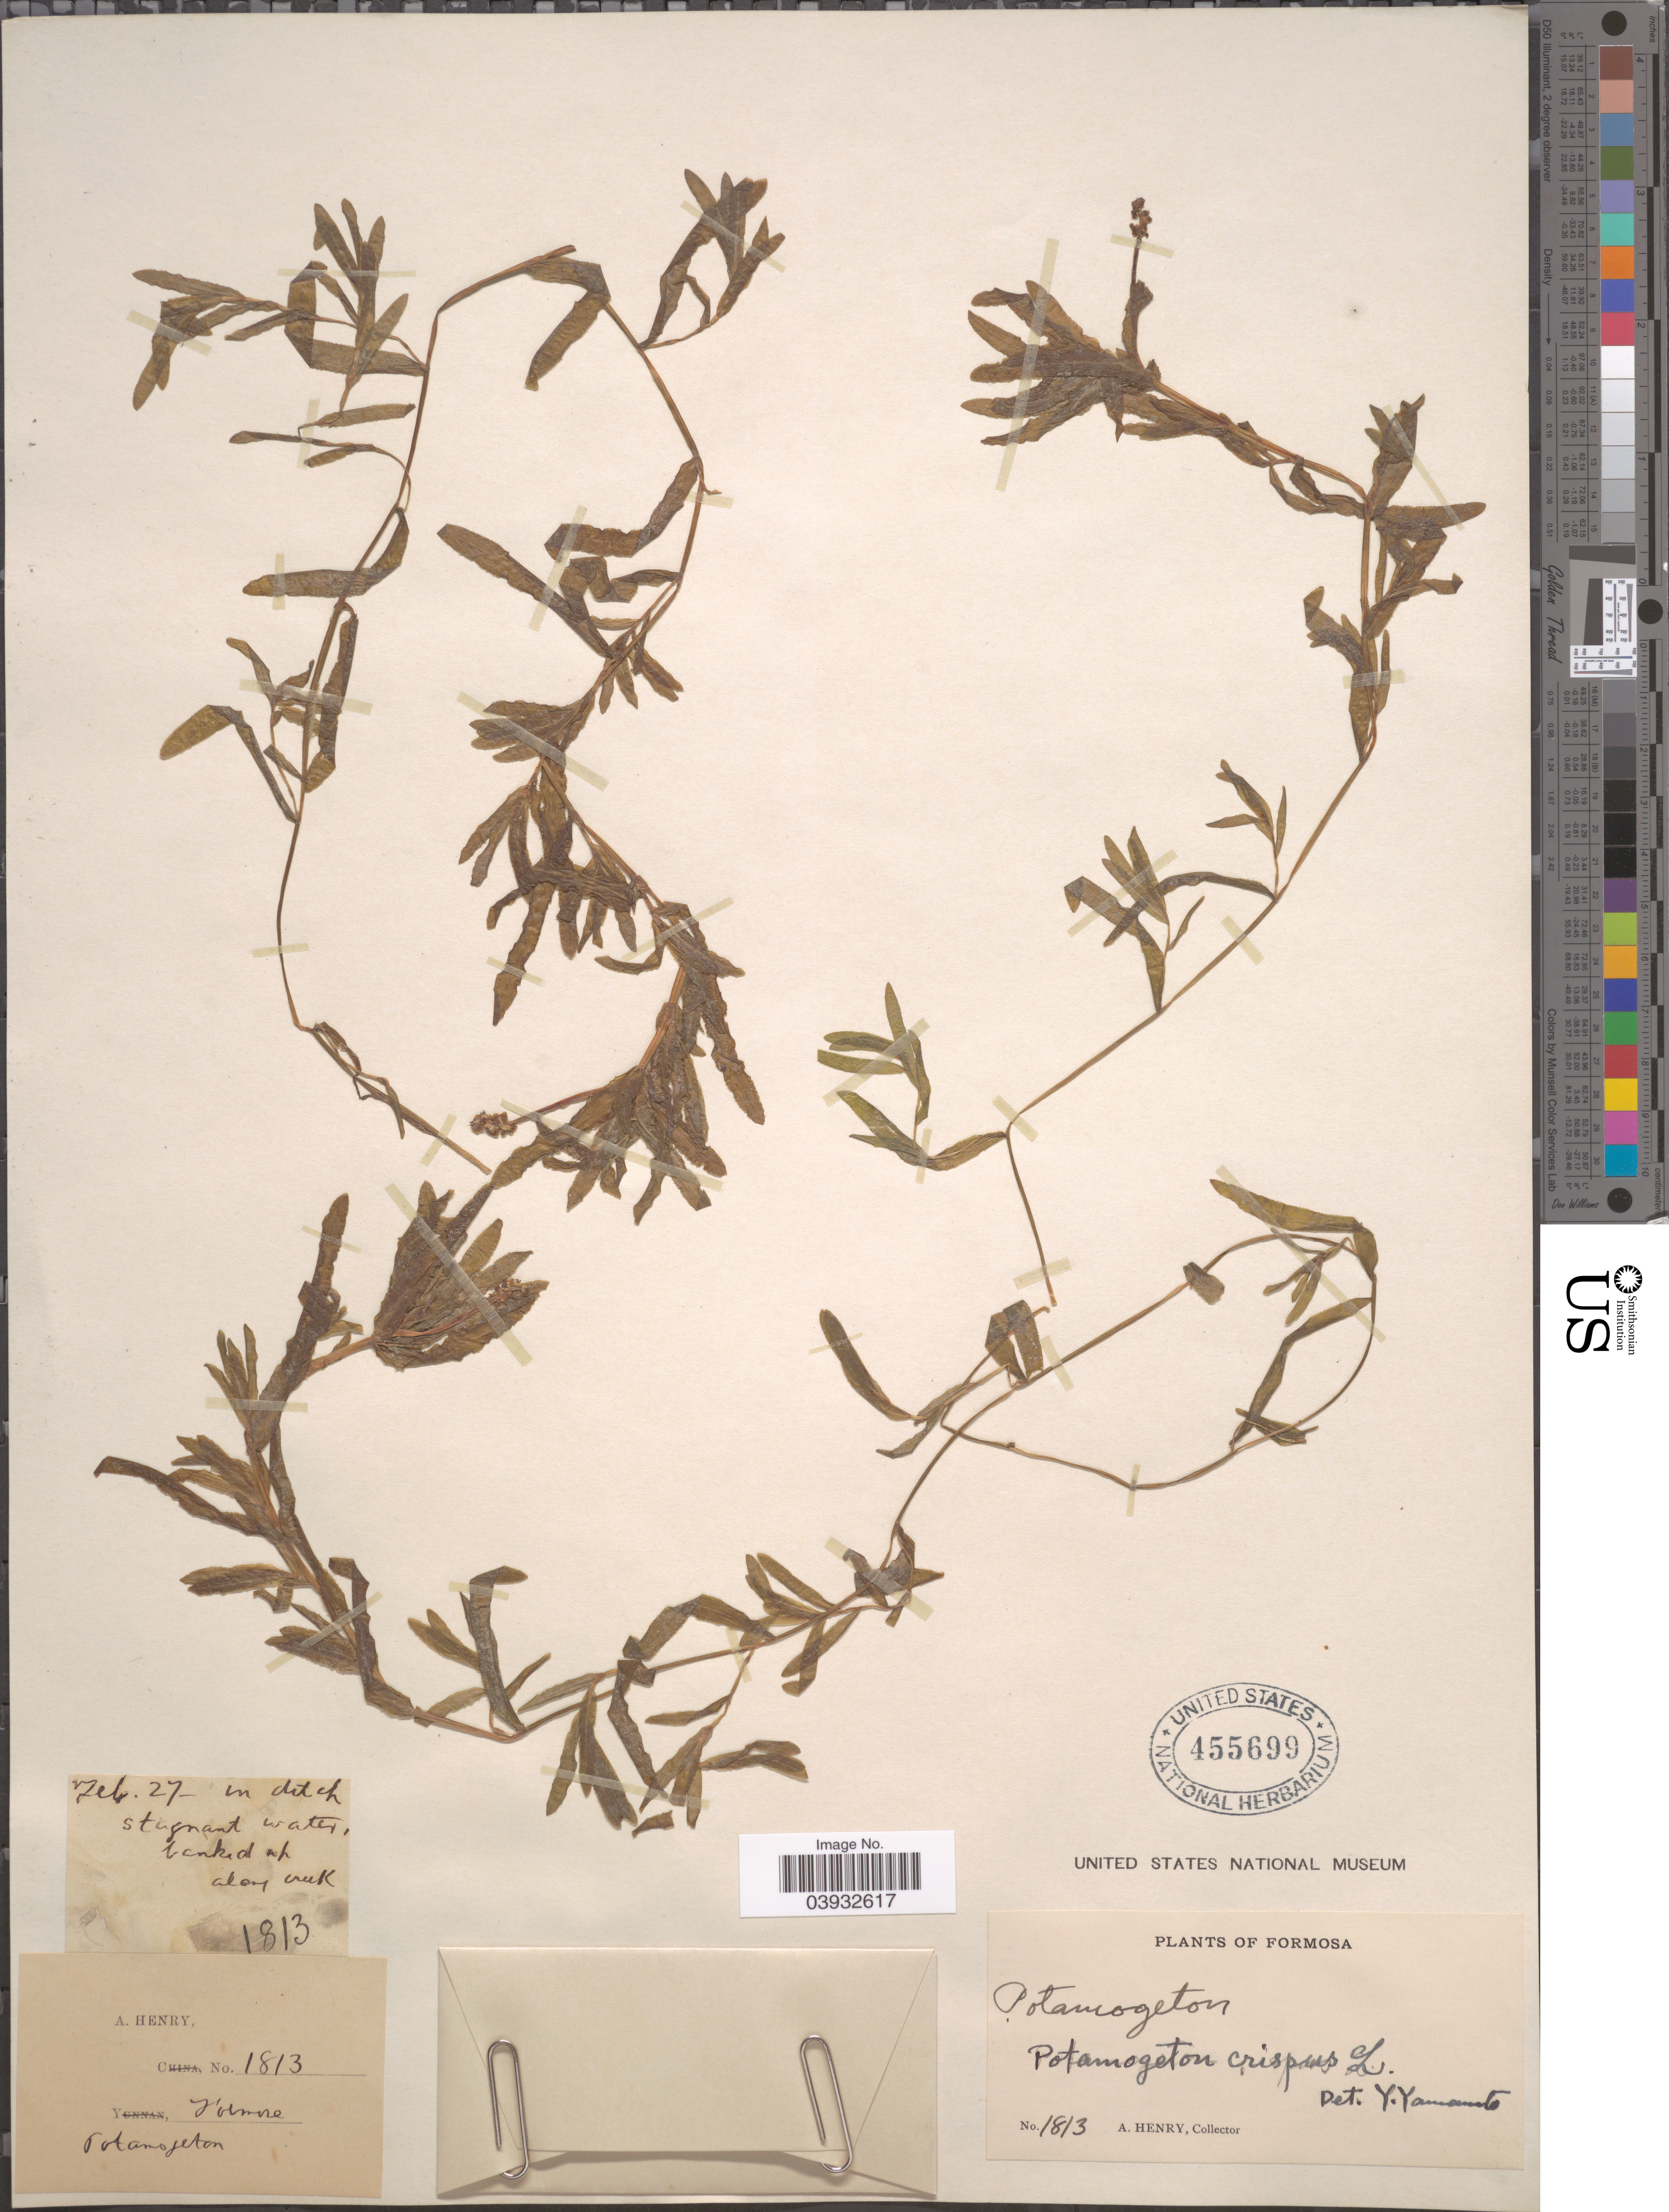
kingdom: Plantae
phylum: Tracheophyta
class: Liliopsida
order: Alismatales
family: Potamogetonaceae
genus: Potamogeton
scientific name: Potamogeton crispus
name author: L.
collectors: A. Henry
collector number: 1913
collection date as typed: Transcribed d/m/y: /2/27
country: Taiwan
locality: Formosa.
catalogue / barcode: US 455699